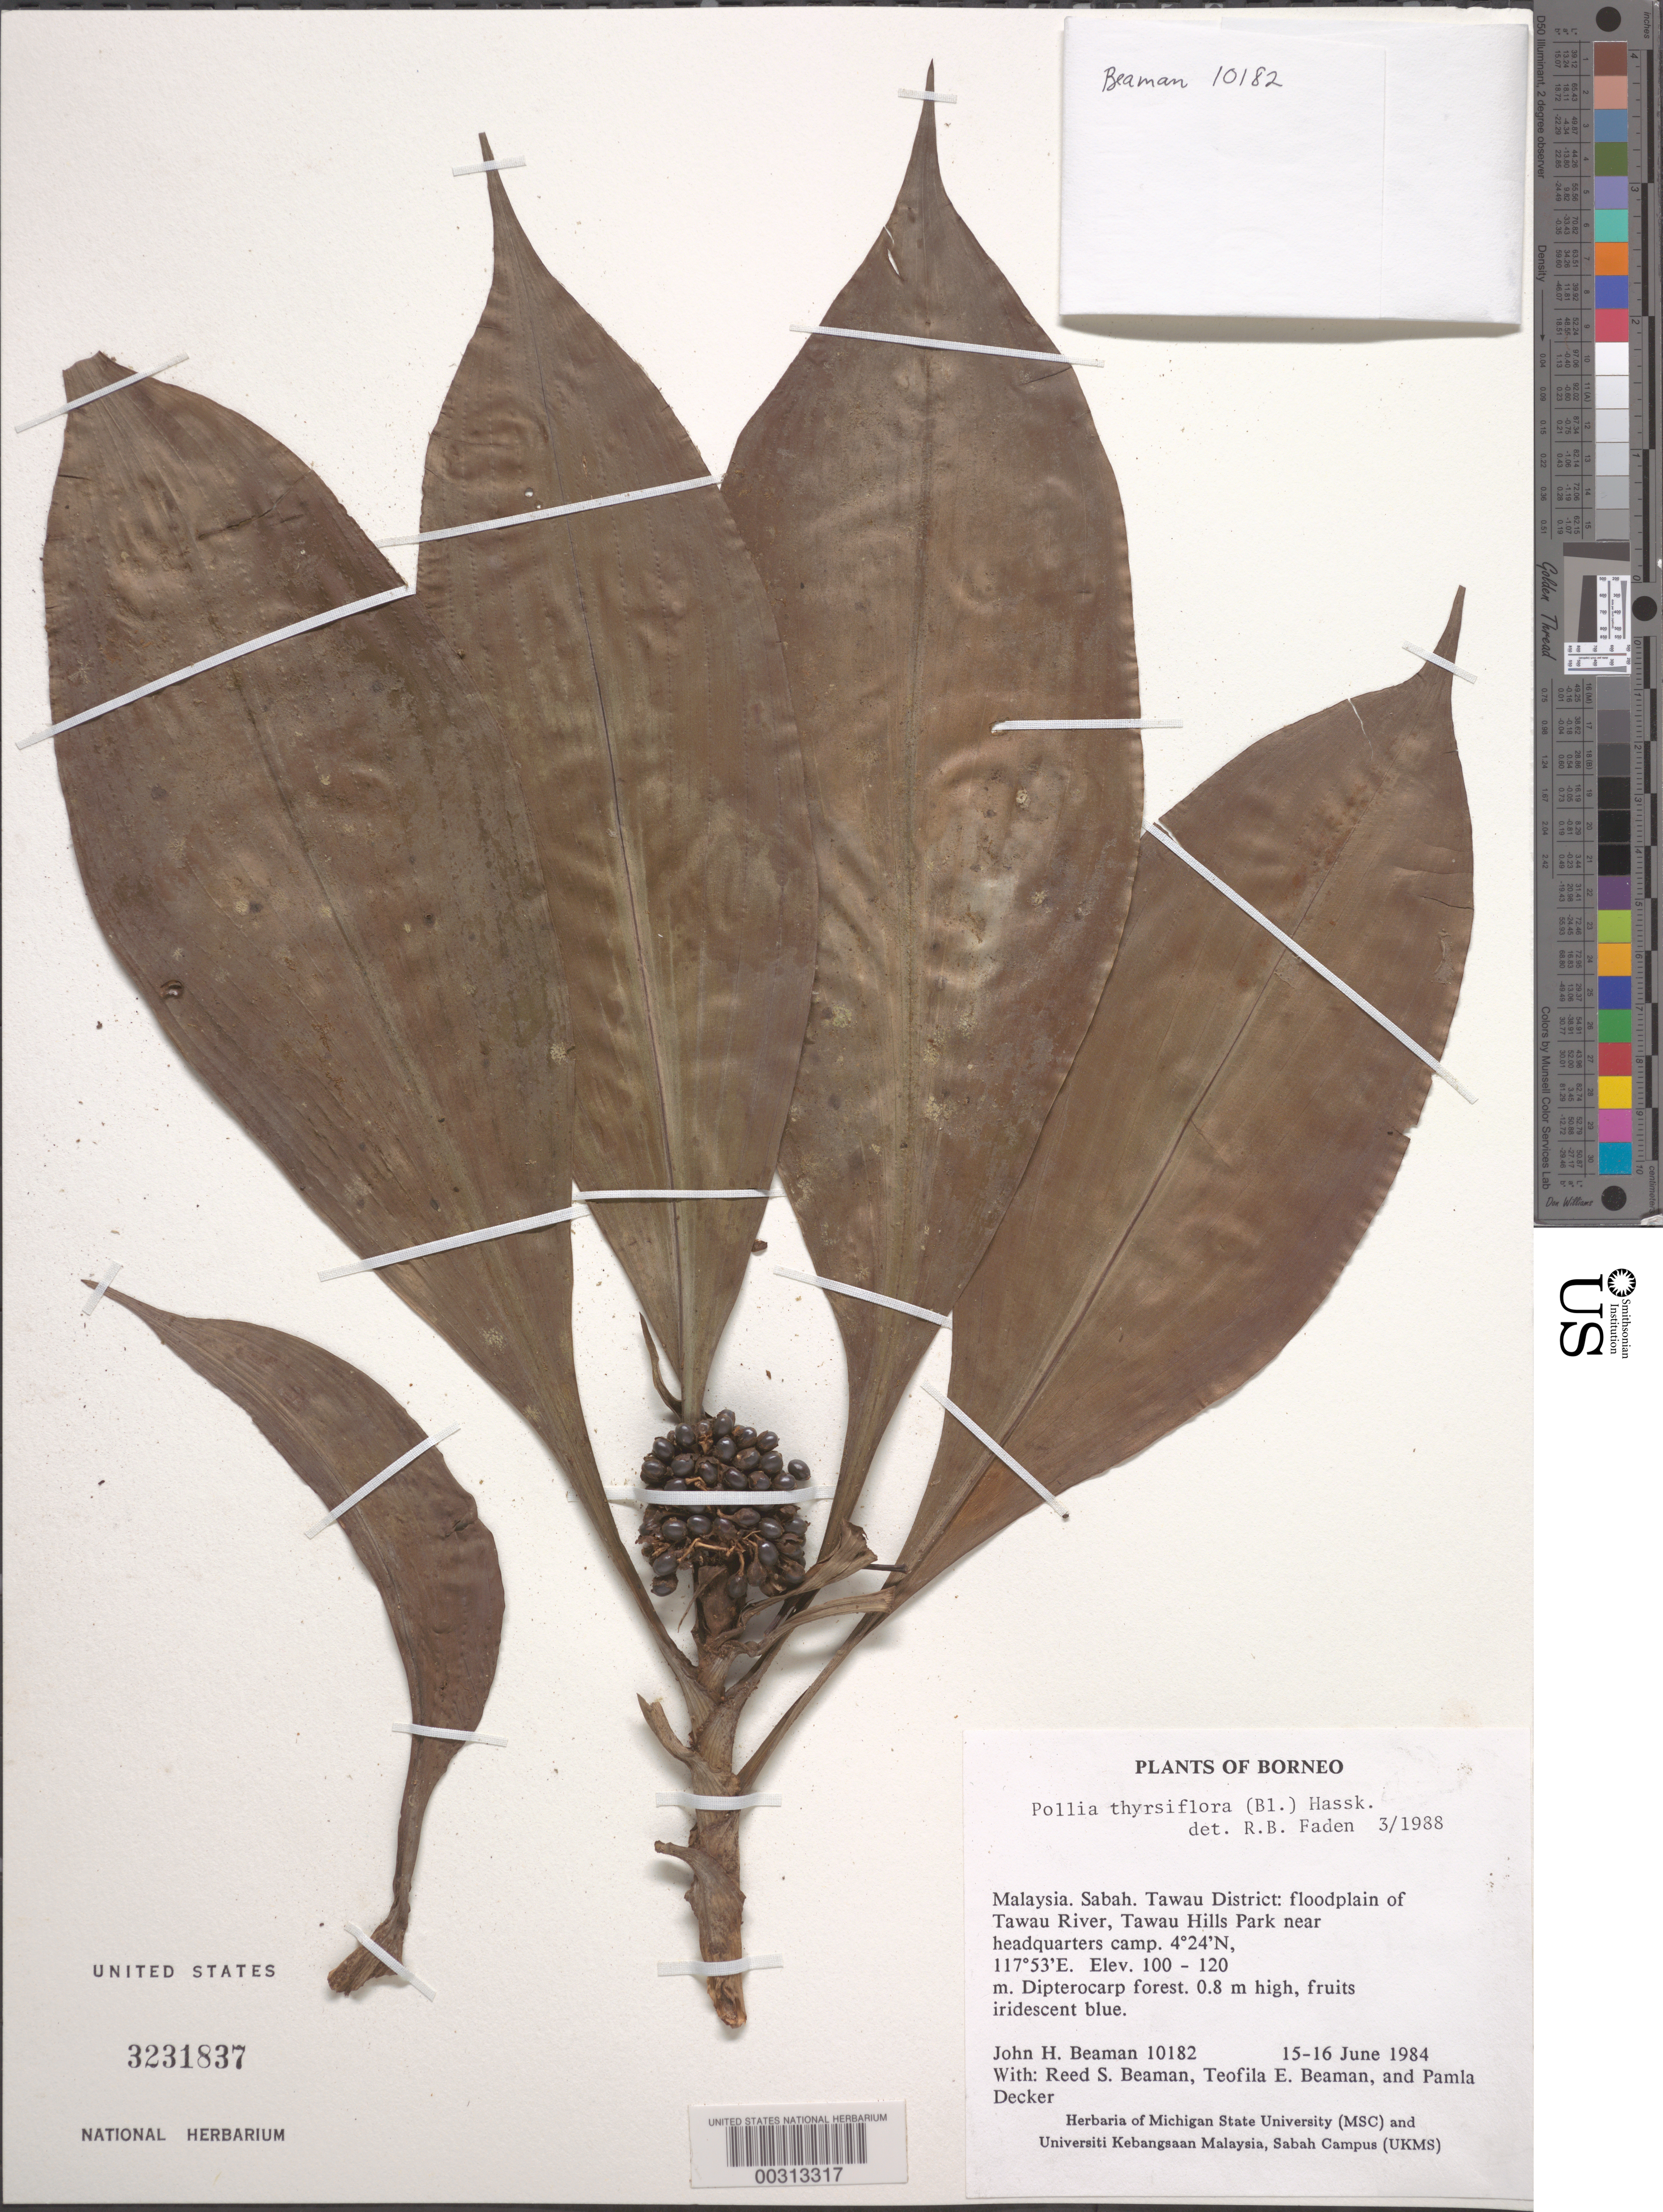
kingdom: Plantae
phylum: Tracheophyta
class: Liliopsida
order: Commelinales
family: Commelinaceae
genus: Pollia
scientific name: Pollia thyrsiflora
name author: (Blume) Steud.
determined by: Faden, Robert B., (US), Smithsonian Institution - National Museum of Natural History (UNITED STATES)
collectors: J. H. Beaman, T. E. Beaman, R. S. Beaman & P. Decker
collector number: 10182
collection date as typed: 13 Jun 1984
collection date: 1984-06-13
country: Malaysia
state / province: Sabah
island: Borneo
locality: Tawau dist., tawdu hills park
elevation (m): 100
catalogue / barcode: US 3231837